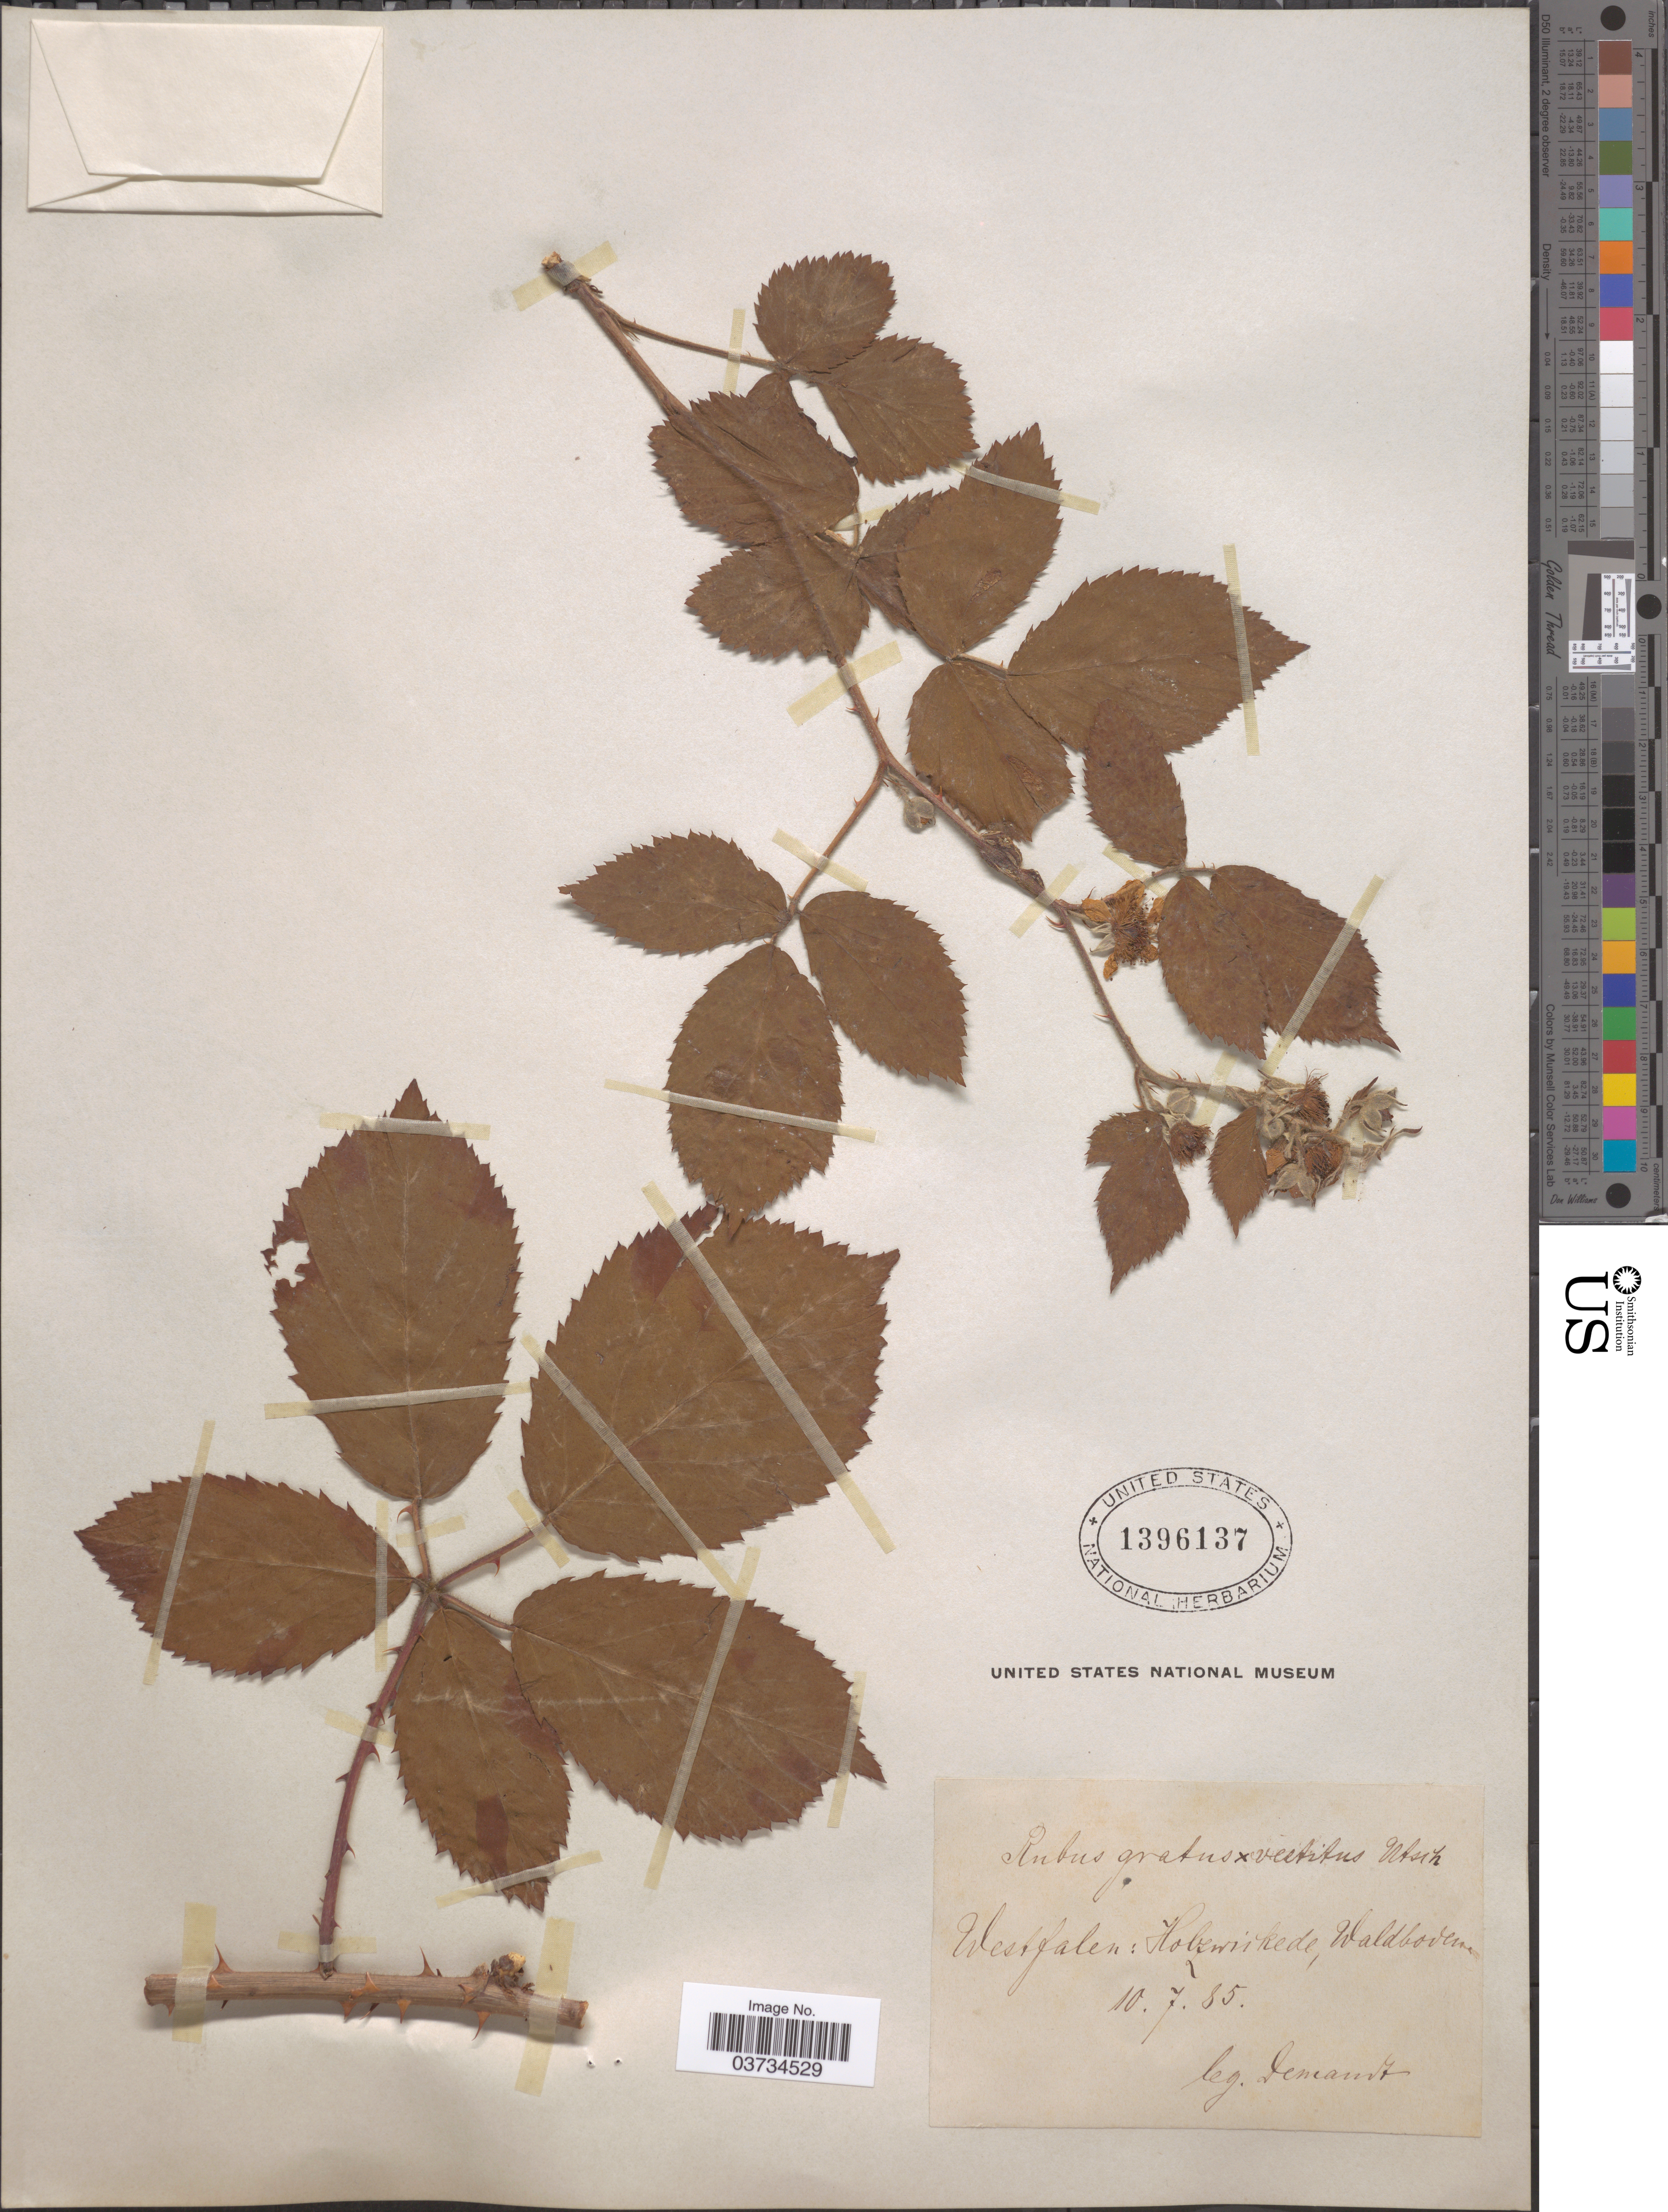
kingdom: Plantae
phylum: Tracheophyta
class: Magnoliopsida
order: Rosales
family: Rosaceae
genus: Rubus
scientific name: Rubus gratus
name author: Focke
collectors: -. Demandt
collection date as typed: Transcribed d/m/y: 10/7/85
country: Germany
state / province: Nordrhein-Westfalen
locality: Westfalen: Holzwickede, Waldboden.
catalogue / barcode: US 1396137